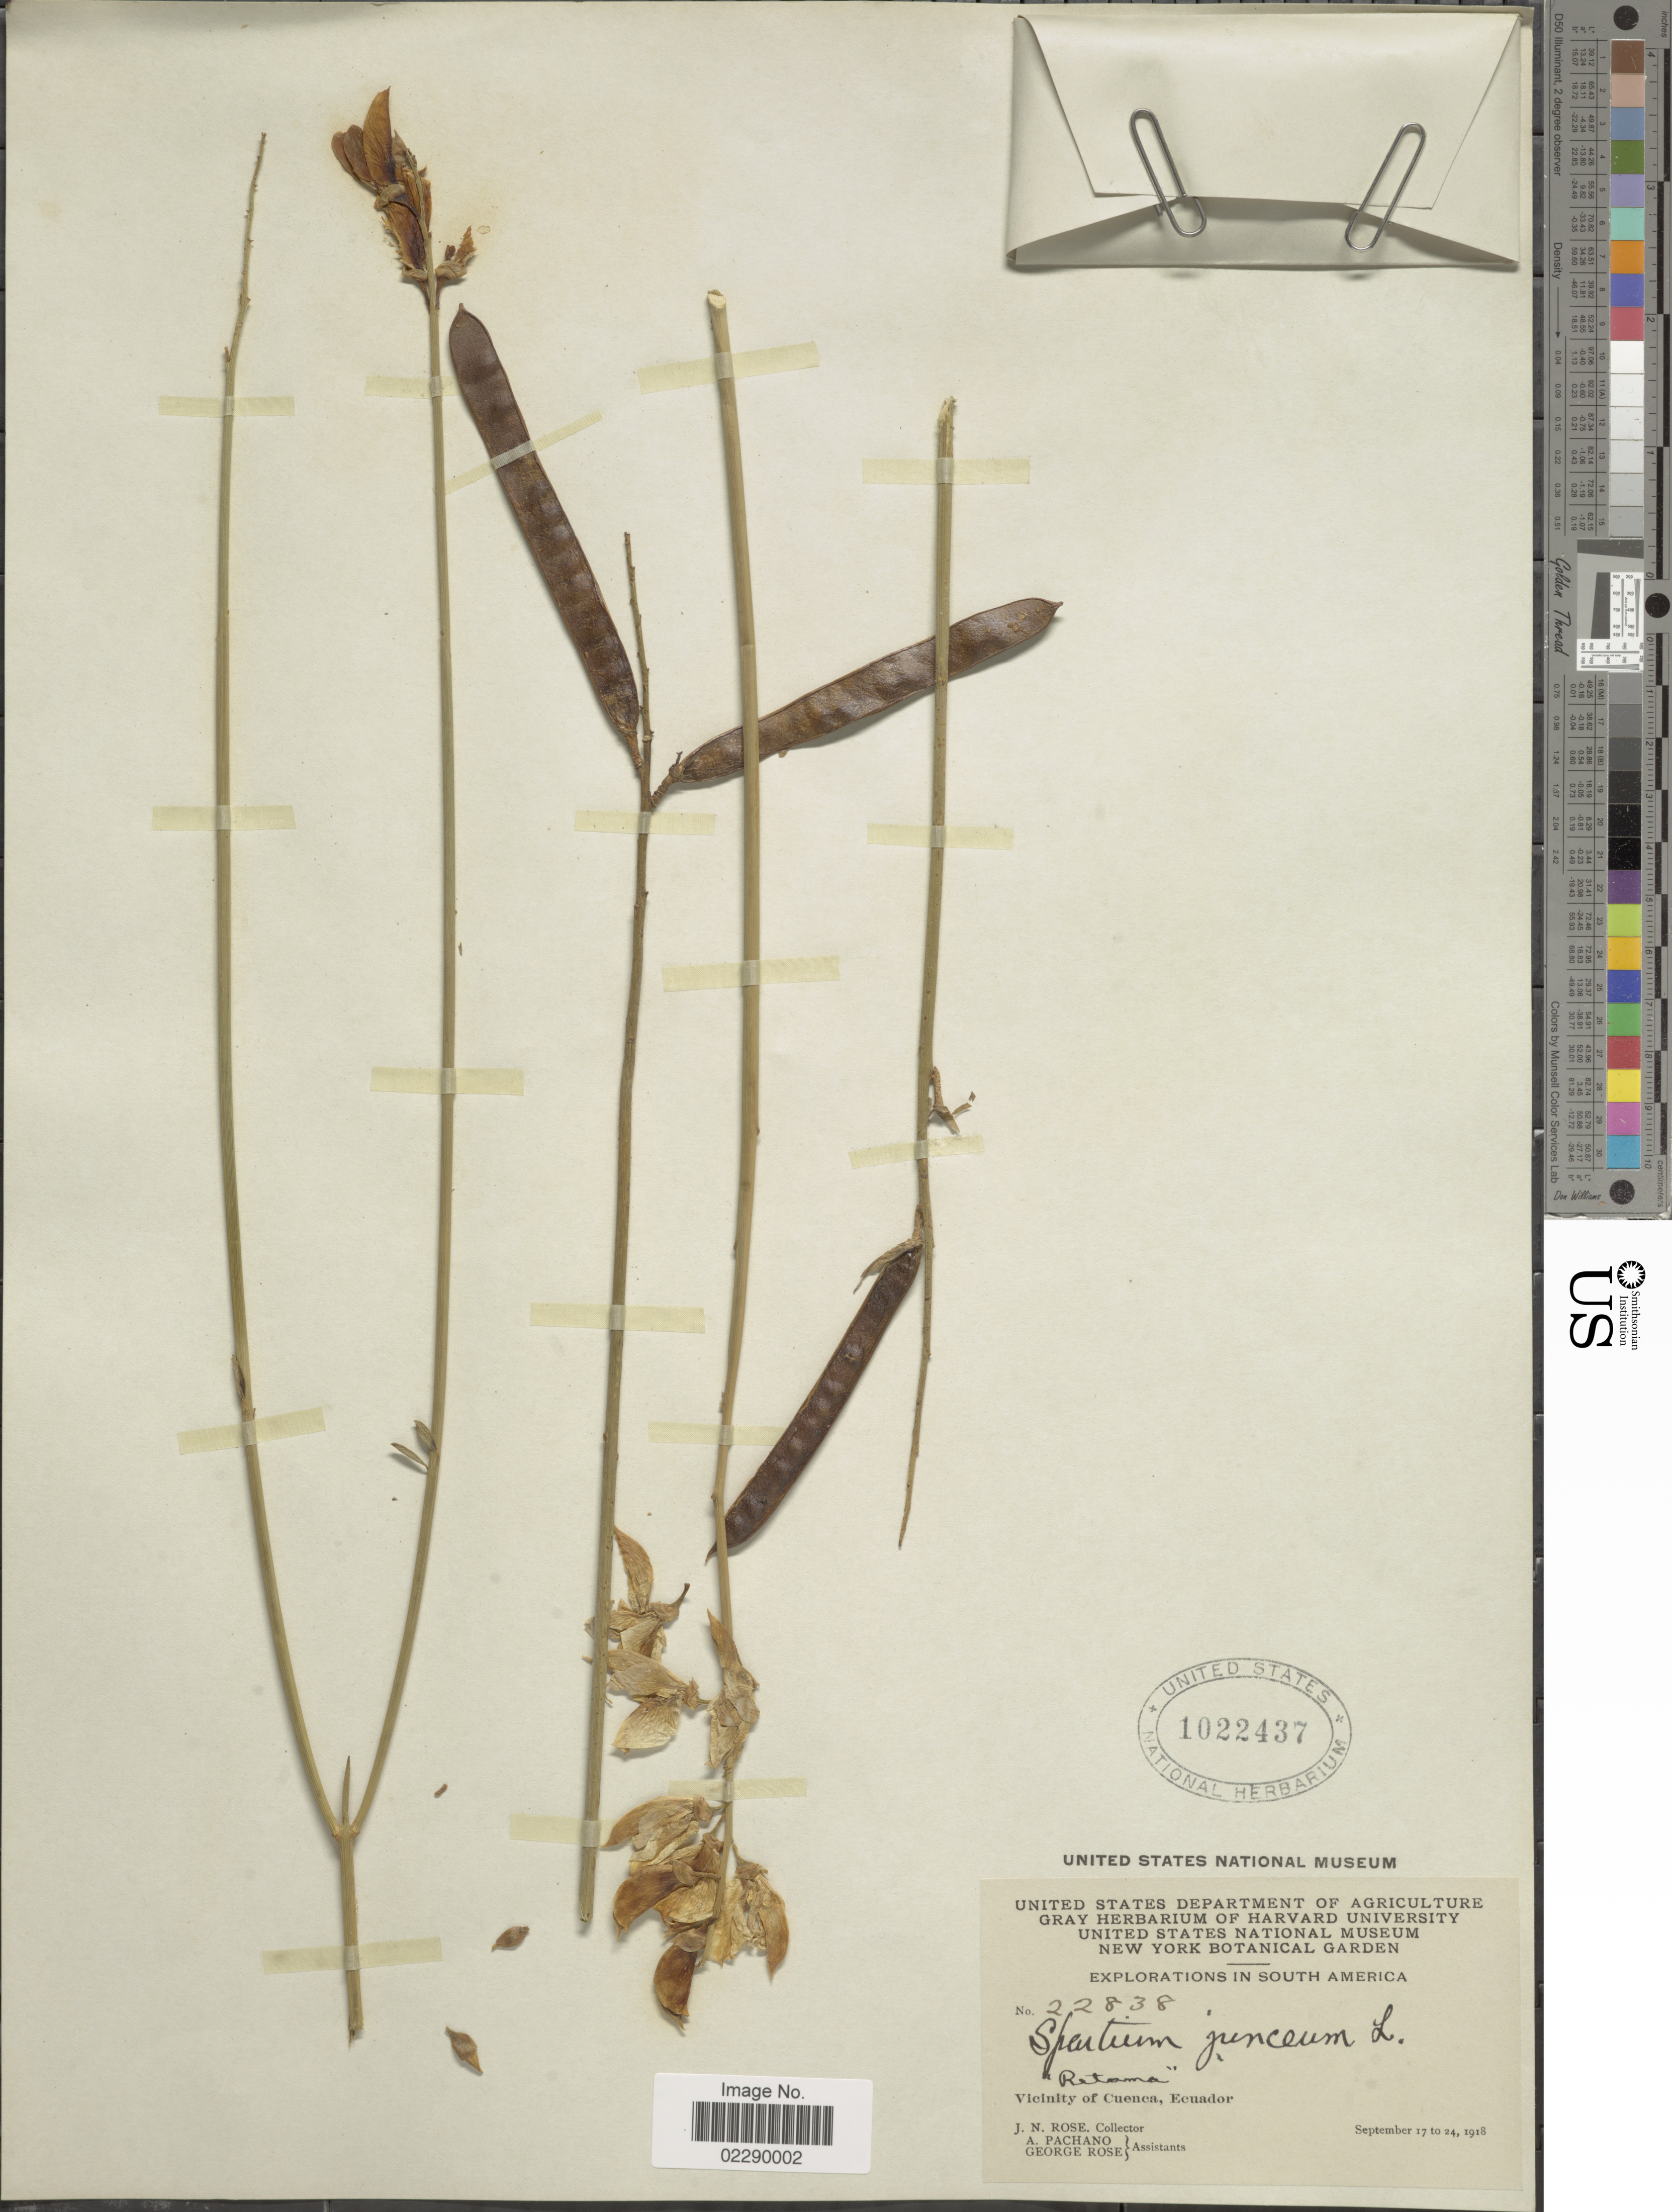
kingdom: Plantae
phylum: Tracheophyta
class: Magnoliopsida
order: Fabales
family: Fabaceae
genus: Spartium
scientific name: Spartium junceum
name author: L.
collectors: J. N. Rose, A. Pachano & G. Rose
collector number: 22838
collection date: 1918-09-17/1918-09-24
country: Ecuador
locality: Vicinity of Cuenca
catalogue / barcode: US 1022437